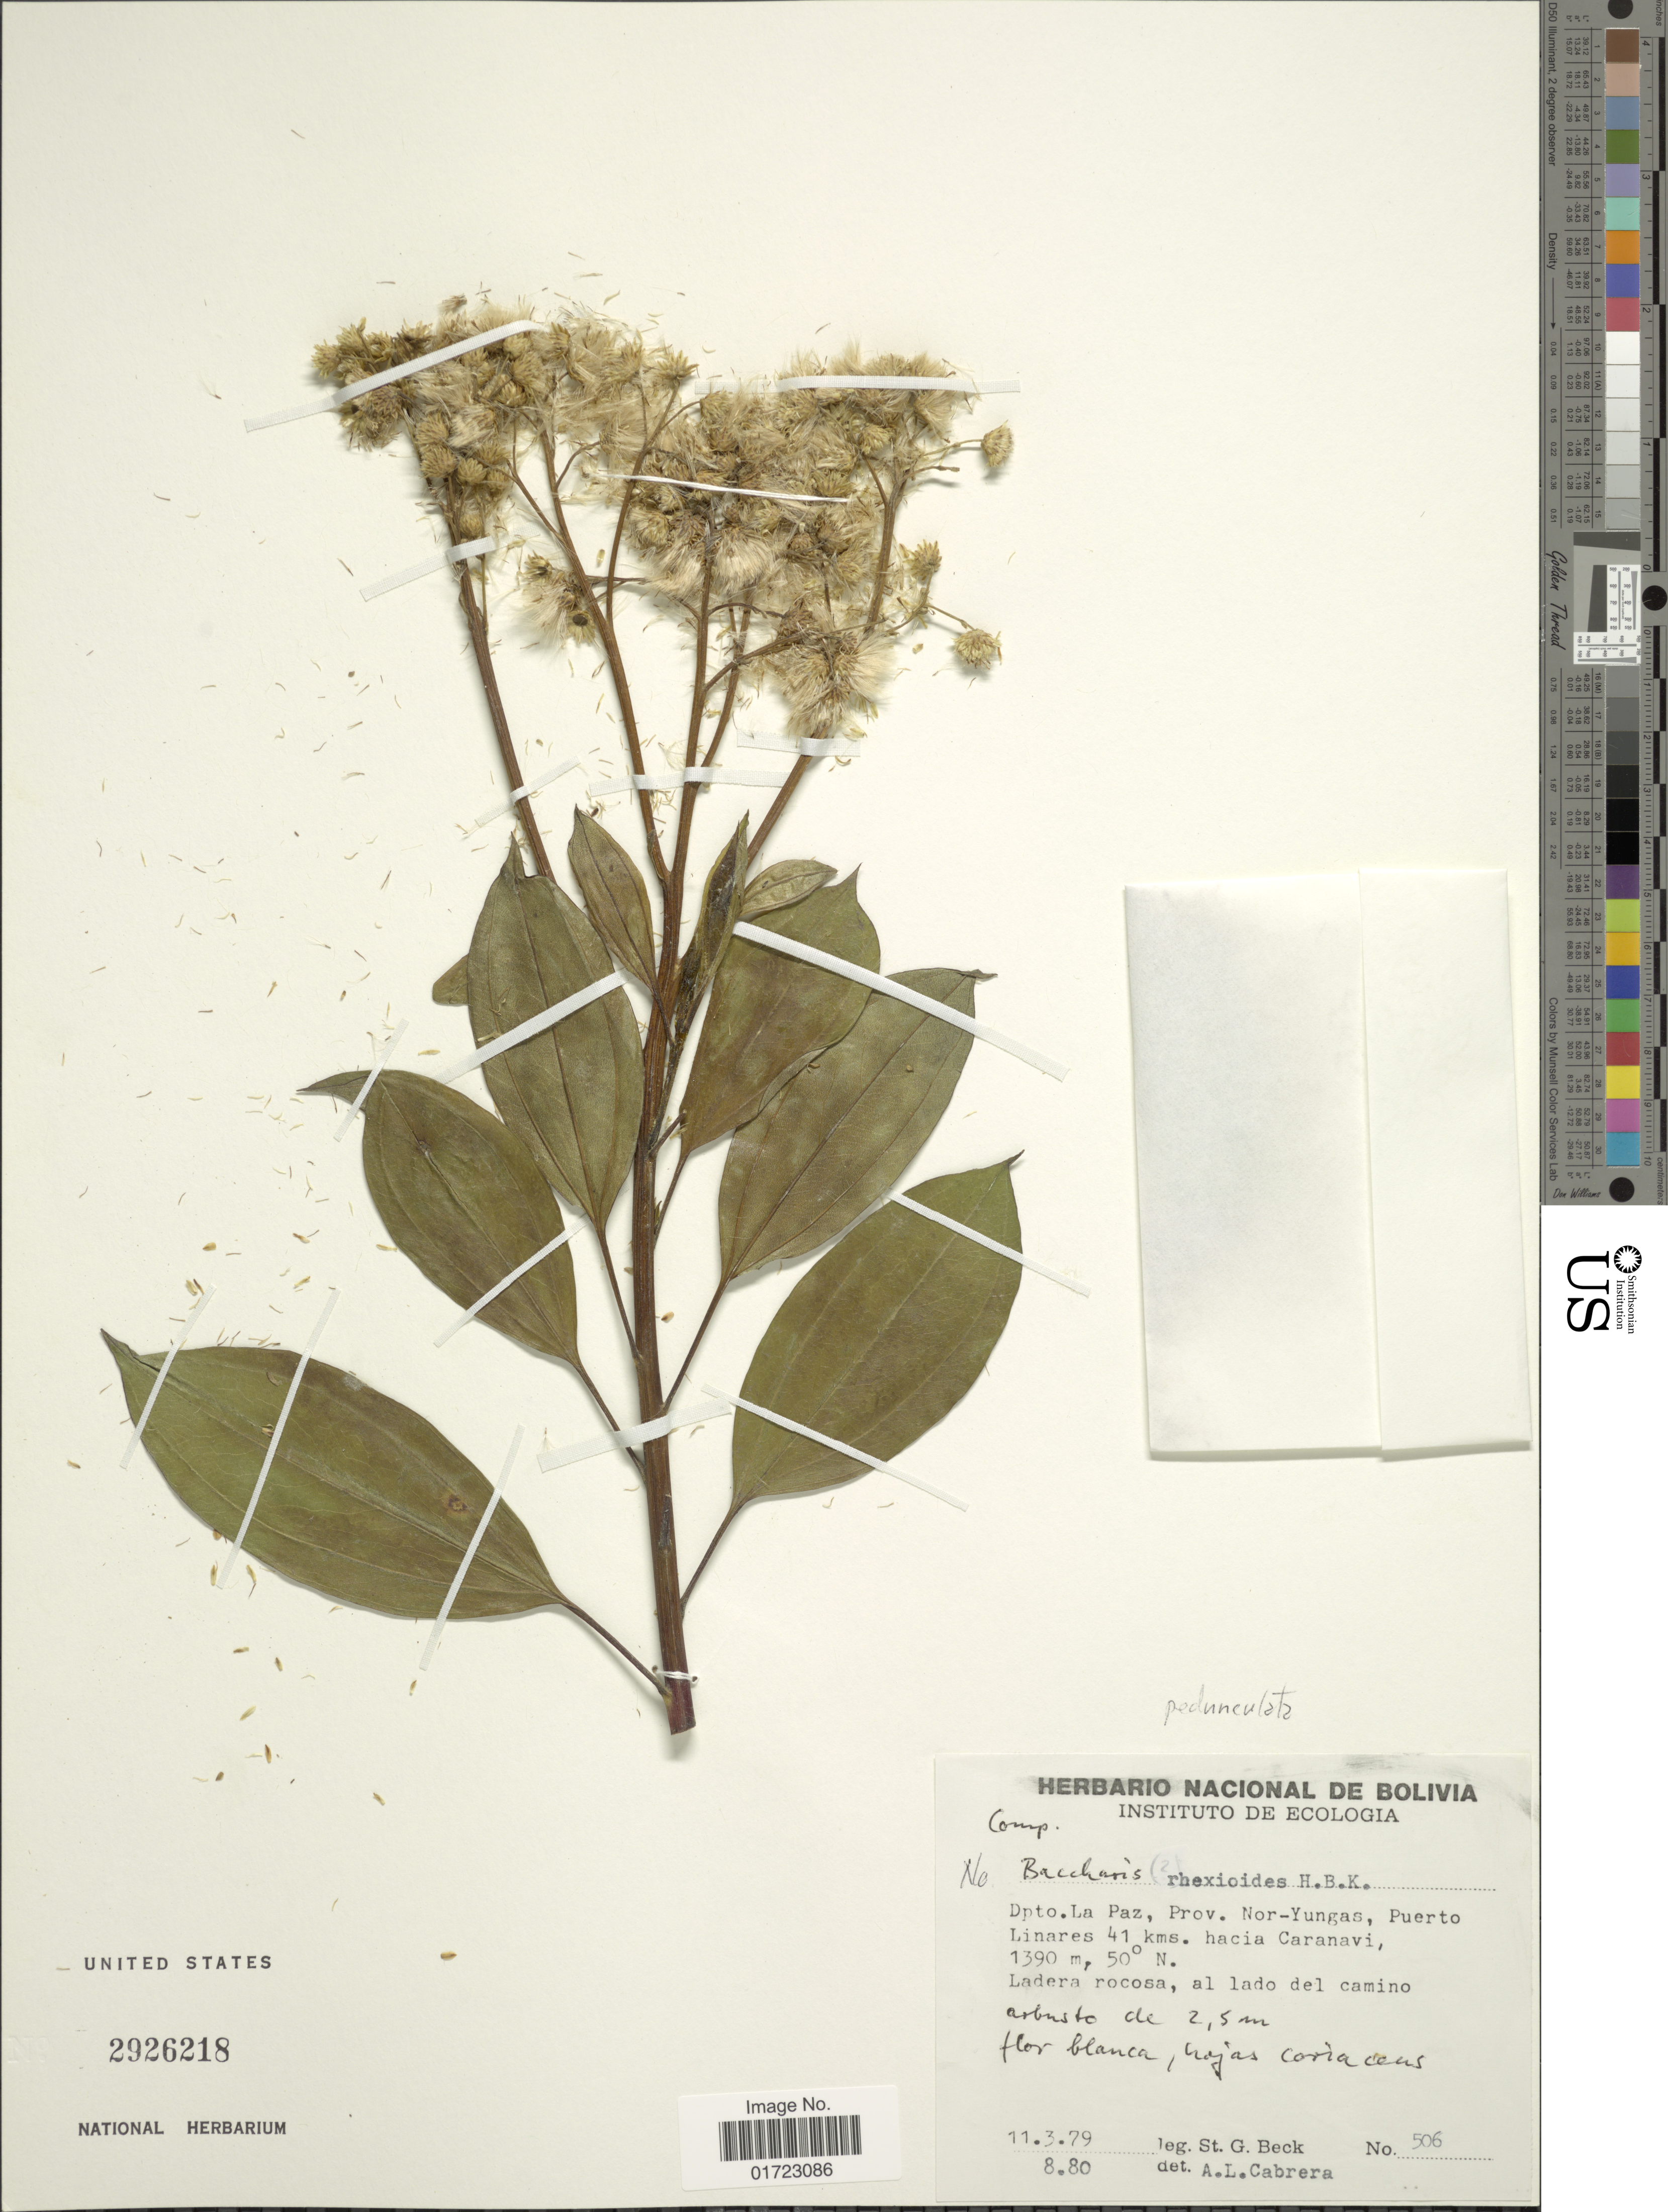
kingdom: Plantae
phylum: Tracheophyta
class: Magnoliopsida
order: Asterales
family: Asteraceae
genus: Baccharis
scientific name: Baccharis pedunculata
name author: (Mill.) Cabrera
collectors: S. G. Beck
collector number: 506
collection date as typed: Transcribed d/m/y: 11/3/79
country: Bolivia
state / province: La Paz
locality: Prov. Nor-Yungas, Puerto Linares 41 kms. Hacia Caranavi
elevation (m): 1390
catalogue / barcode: US 2926218